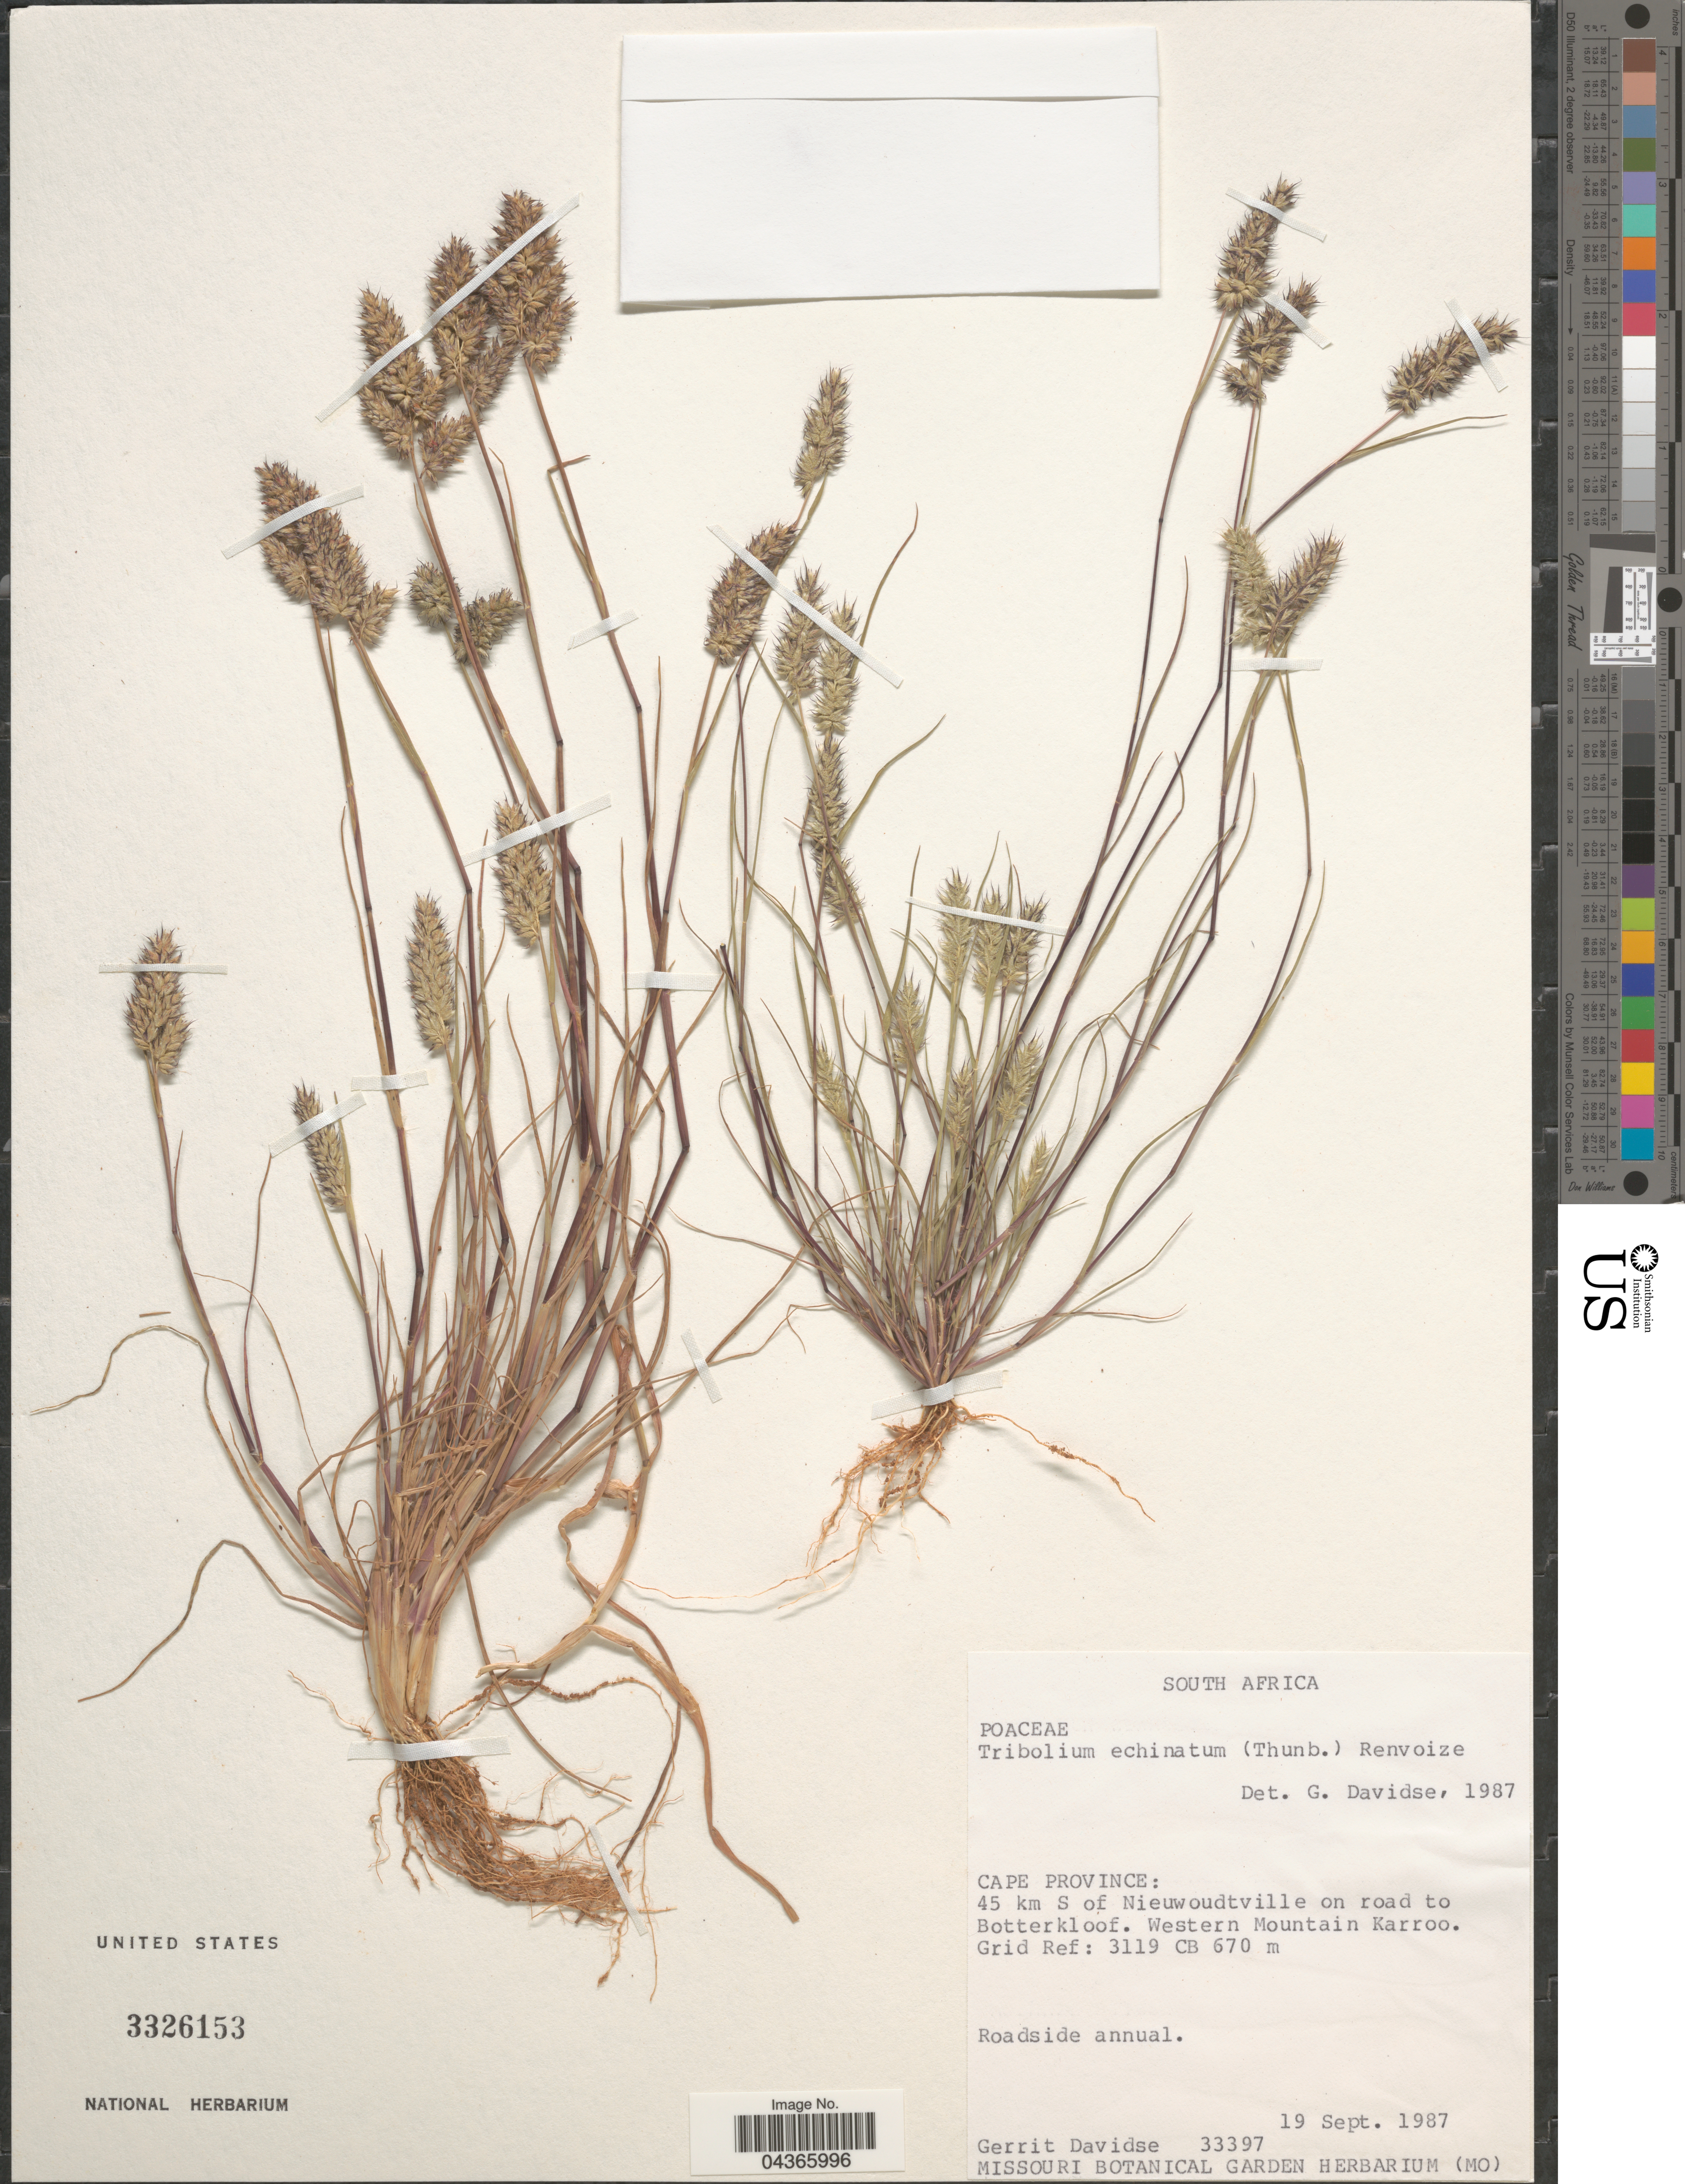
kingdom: Plantae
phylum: Tracheophyta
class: Liliopsida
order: Poales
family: Poaceae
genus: Tribolium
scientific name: Tribolium echinatum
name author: (Thunb.) Renvoize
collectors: G. Davidse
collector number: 33397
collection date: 1987-09-19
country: South Africa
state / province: Northern Cape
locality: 45 km S of Nieuwoudtville on road to Botterkloof. Western Mountain Karroo. Grid Ref: 3119 CB.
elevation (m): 670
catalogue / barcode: US 3326153